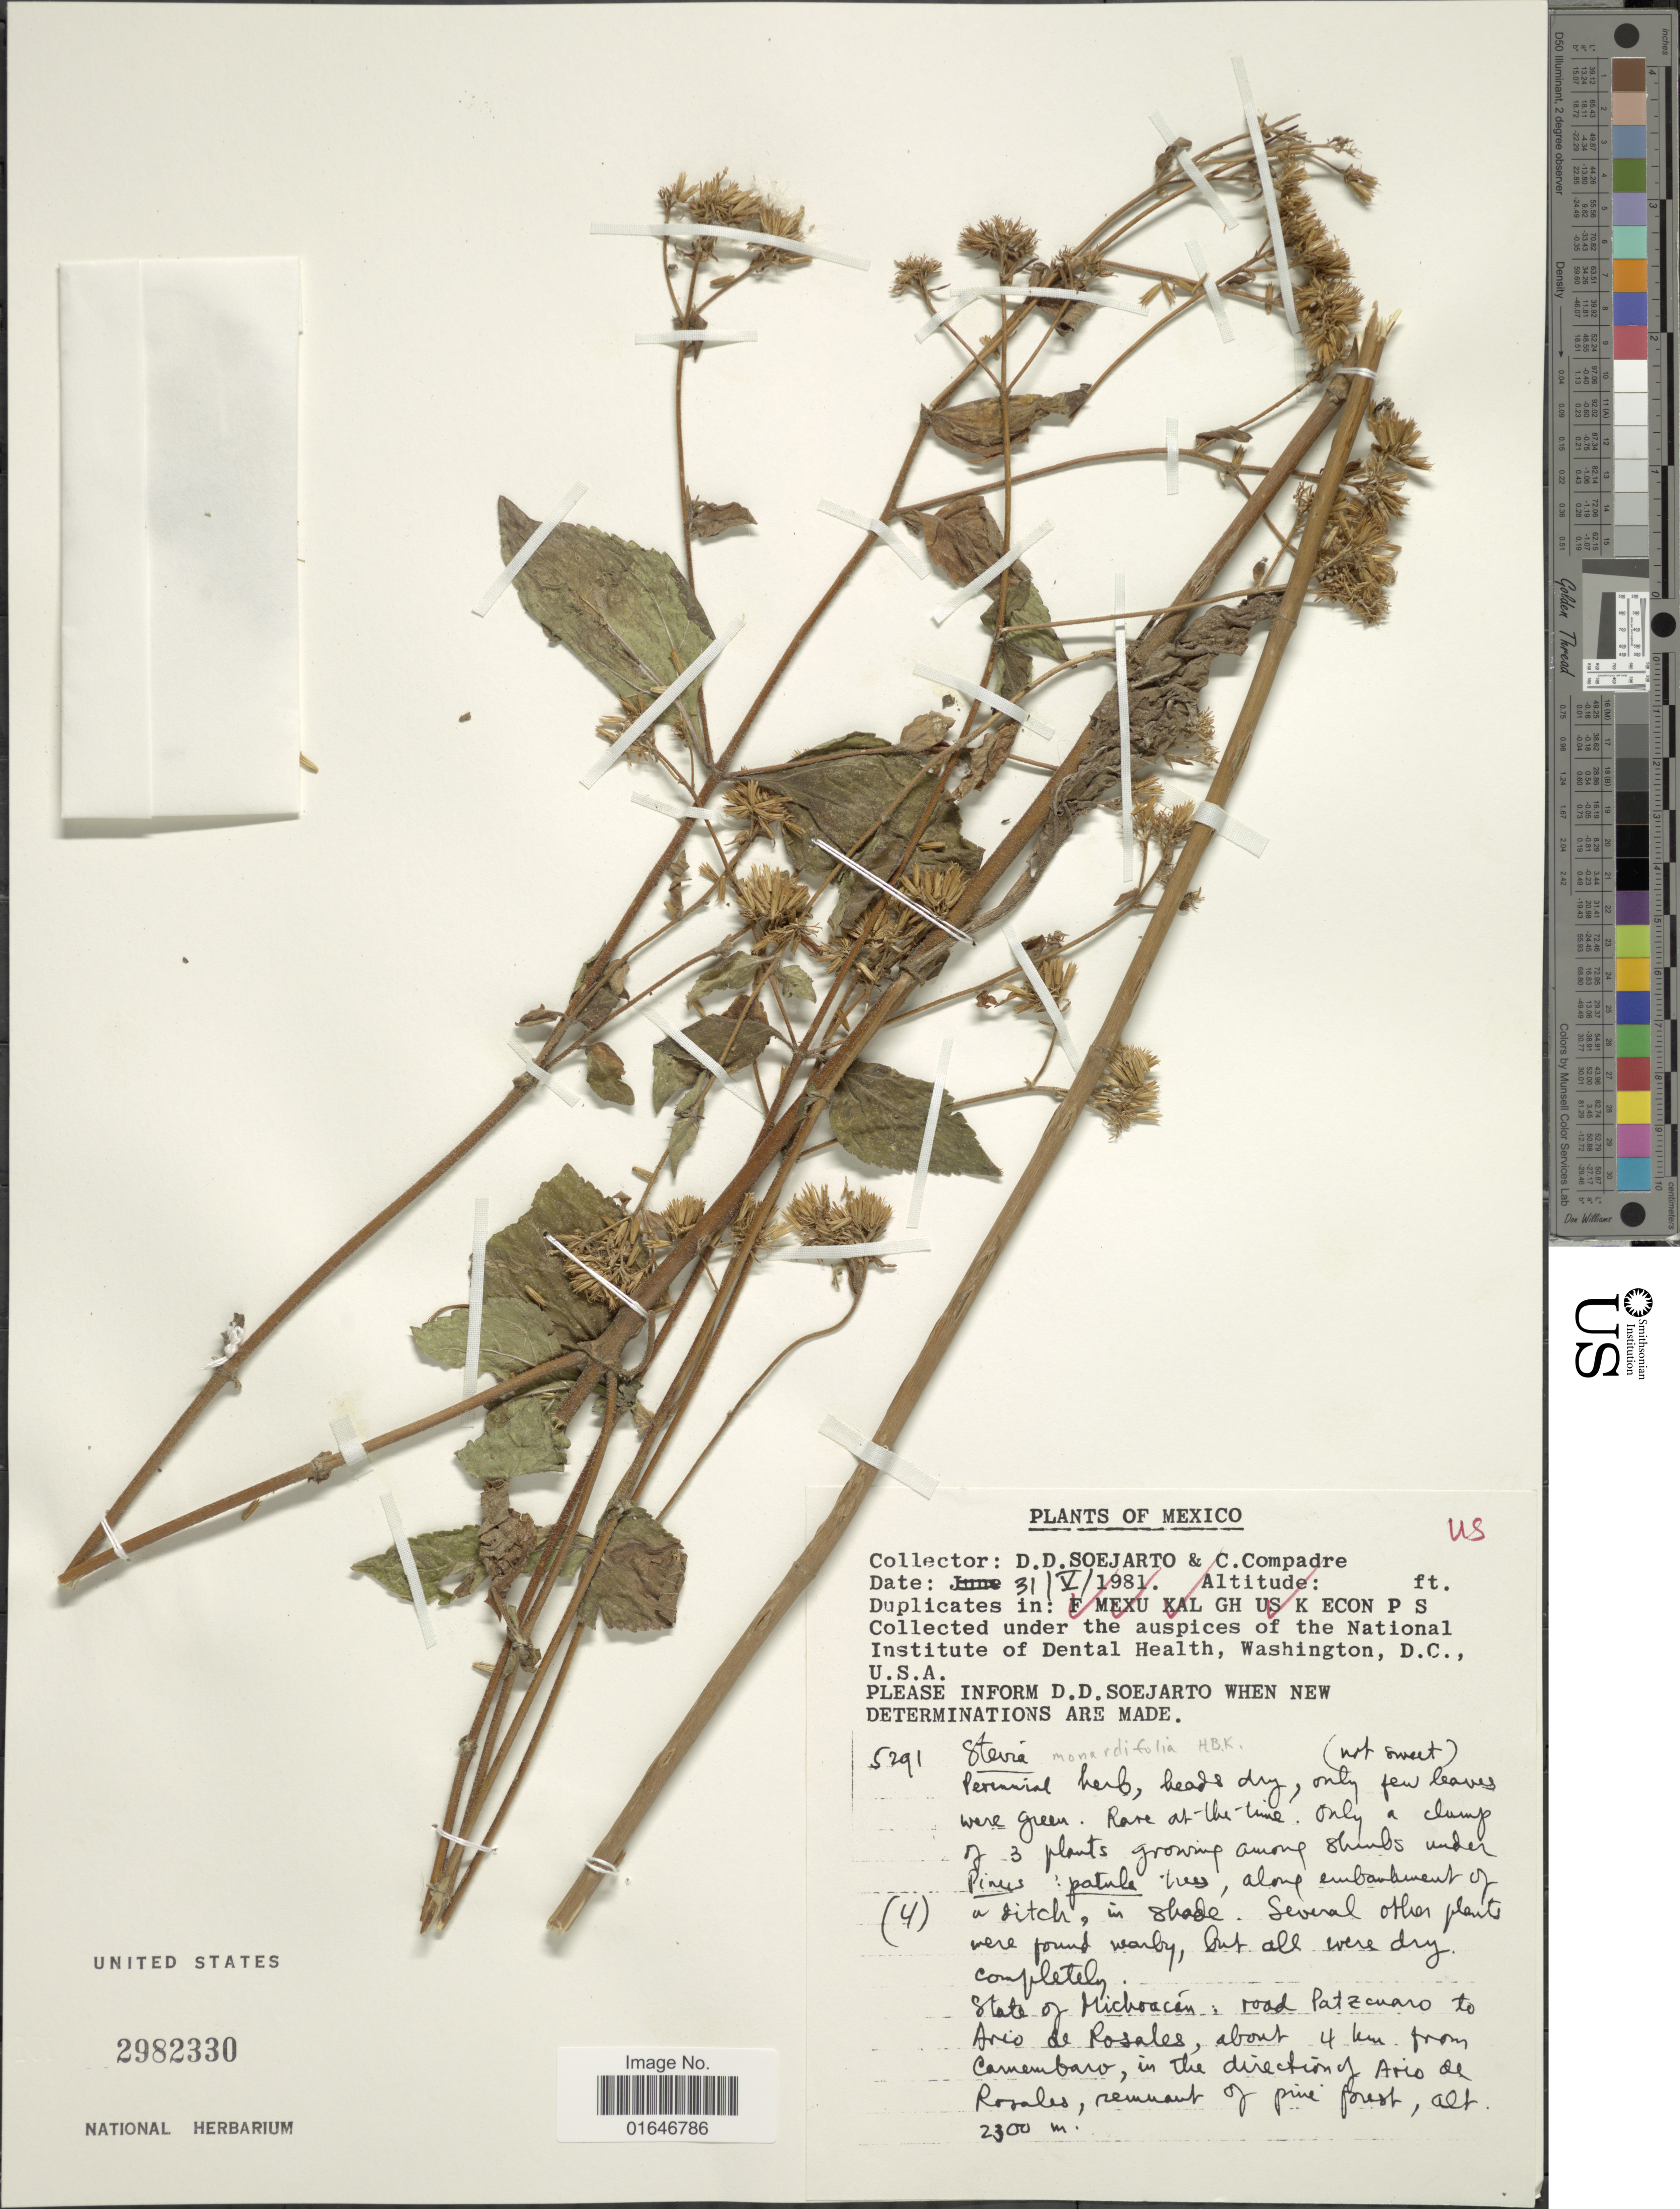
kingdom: Plantae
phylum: Tracheophyta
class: Magnoliopsida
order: Asterales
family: Asteraceae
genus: Stevia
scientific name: Stevia monardifolia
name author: Kunth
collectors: C. Compadre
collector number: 5291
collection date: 1981-05-31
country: Mexico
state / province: Michoacán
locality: Road Patzcuaro to Ario de Rosales, about 4 km from Camembaro, in the direction of Ario de Rosales, remnant of pine forest.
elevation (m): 2300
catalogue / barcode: US 2982330